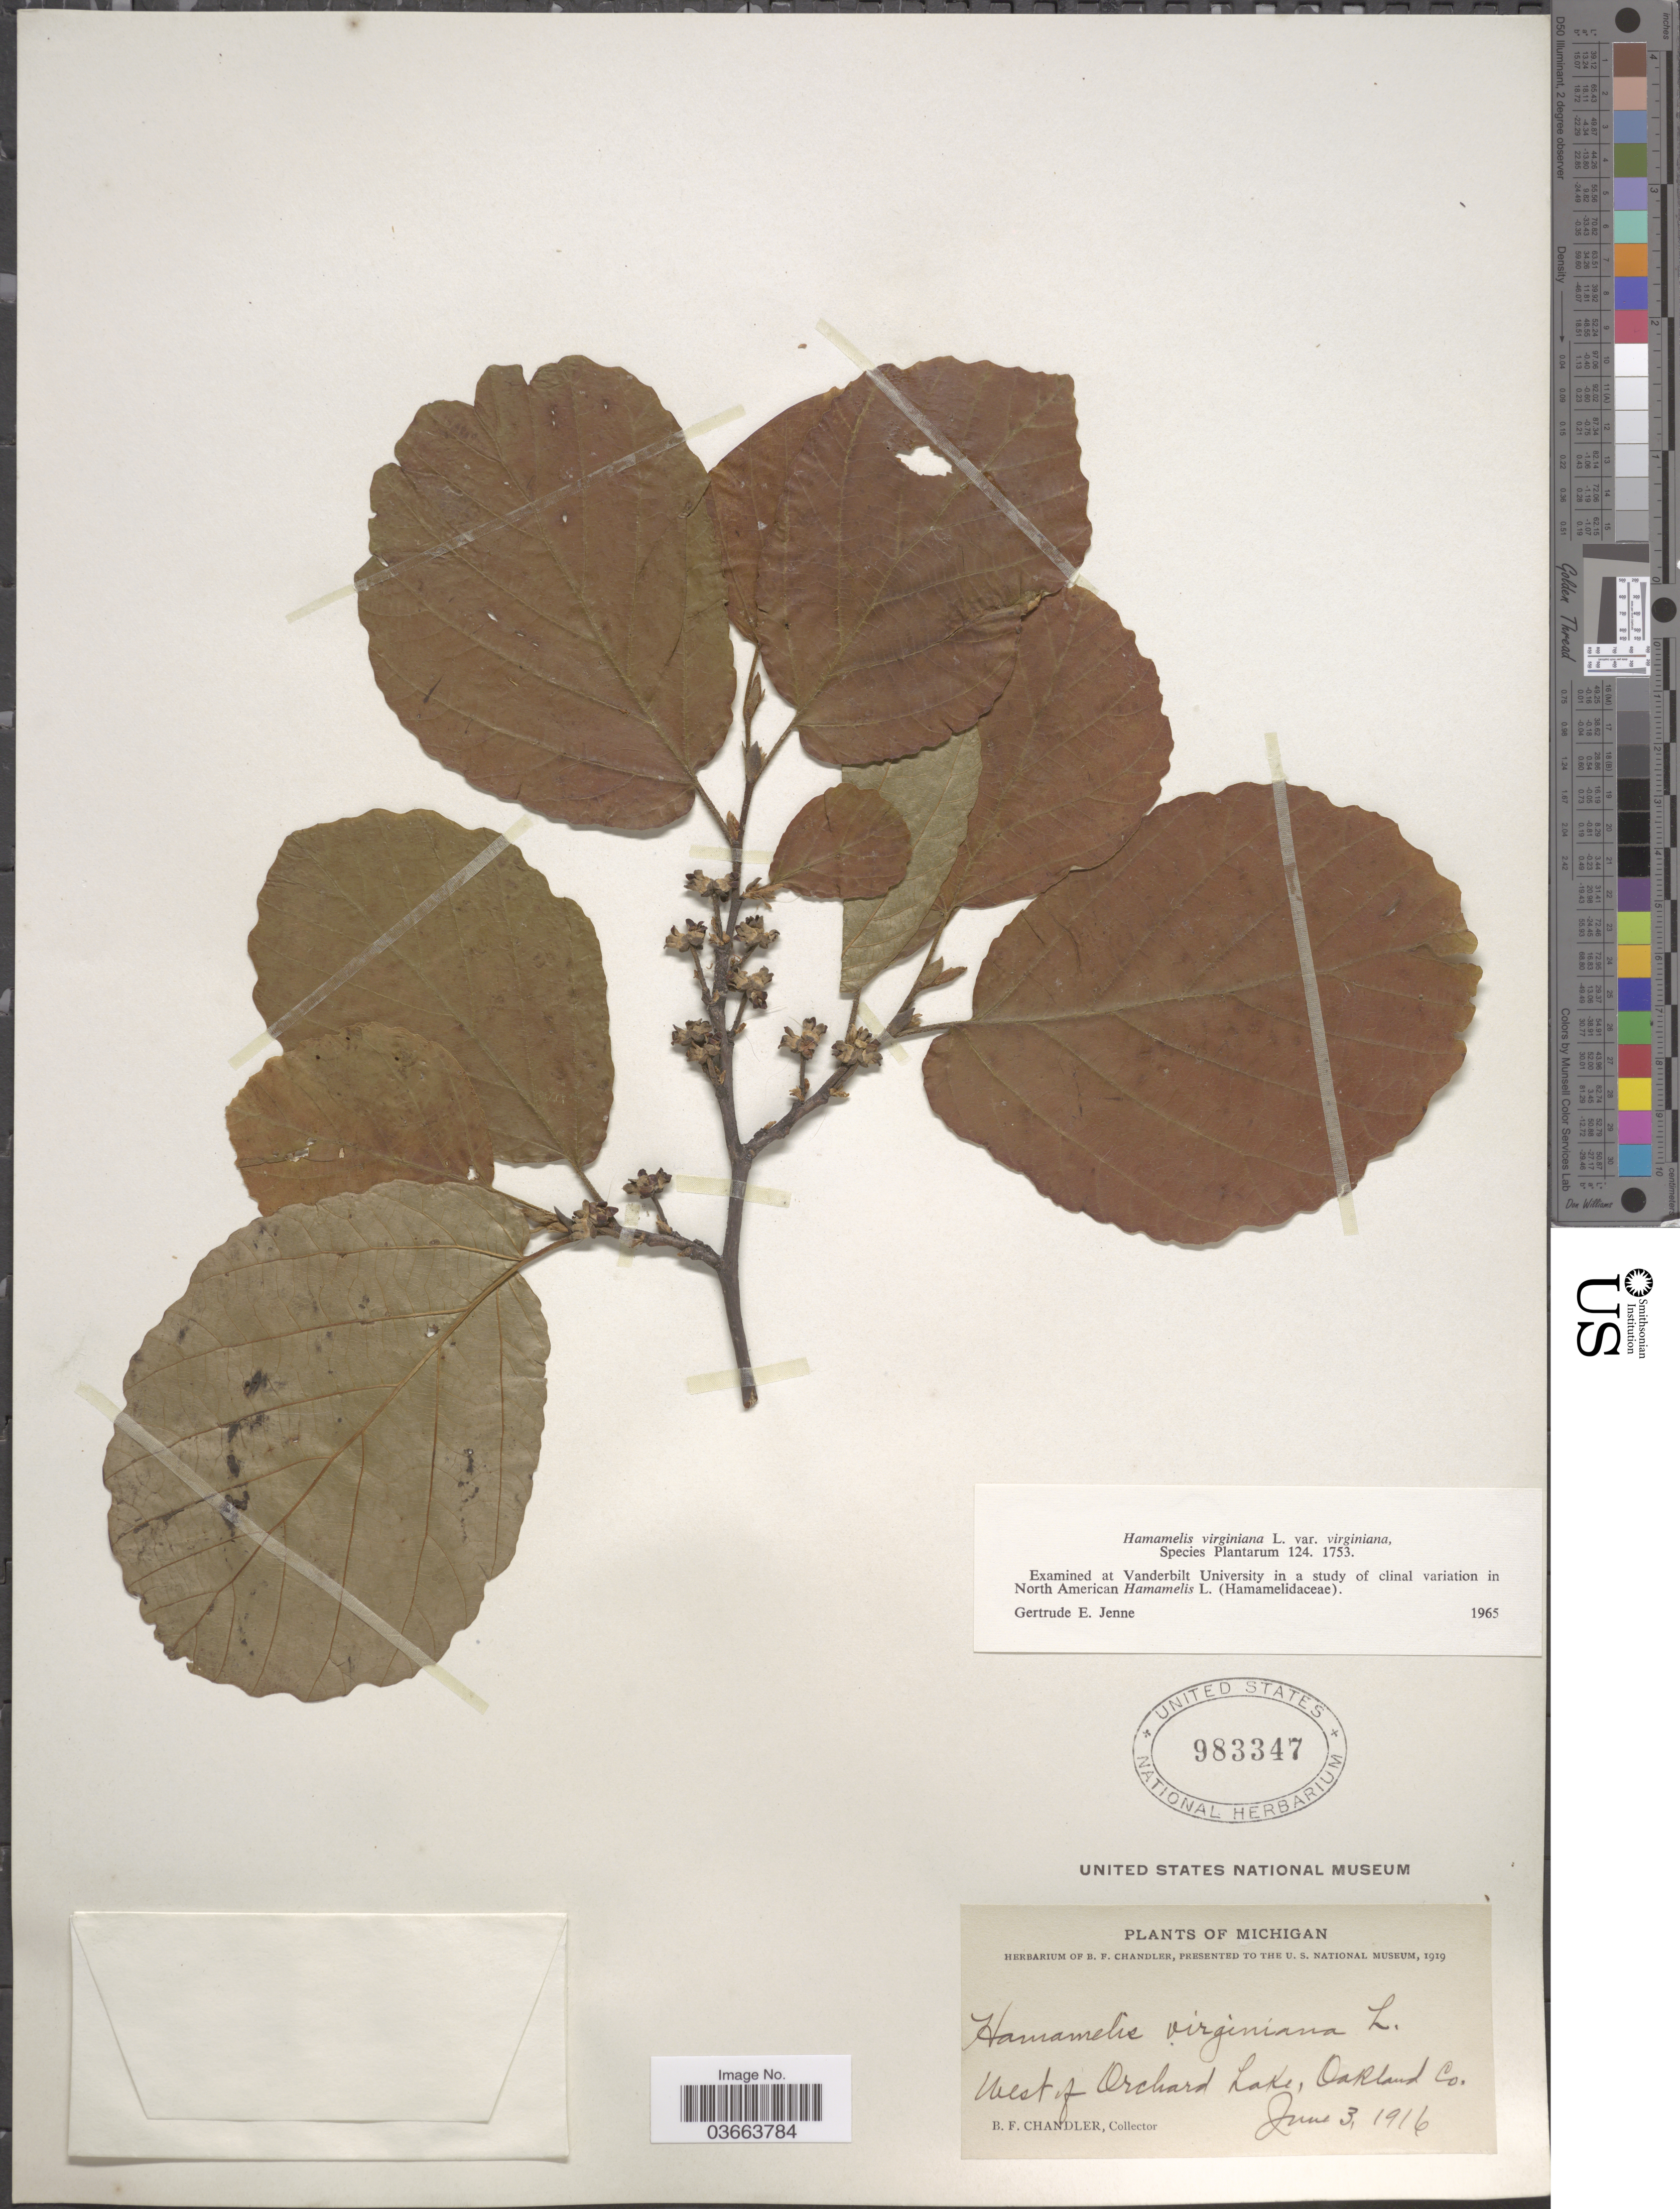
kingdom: Plantae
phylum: Tracheophyta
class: Magnoliopsida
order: Saxifragales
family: Hamamelidaceae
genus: Hamamelis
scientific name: Hamamelis virginiana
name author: L.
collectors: B. F. Chandler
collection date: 1916-06-03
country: United States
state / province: Michigan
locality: West of Orchard Lake, Oakland Co.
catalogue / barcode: US 983347